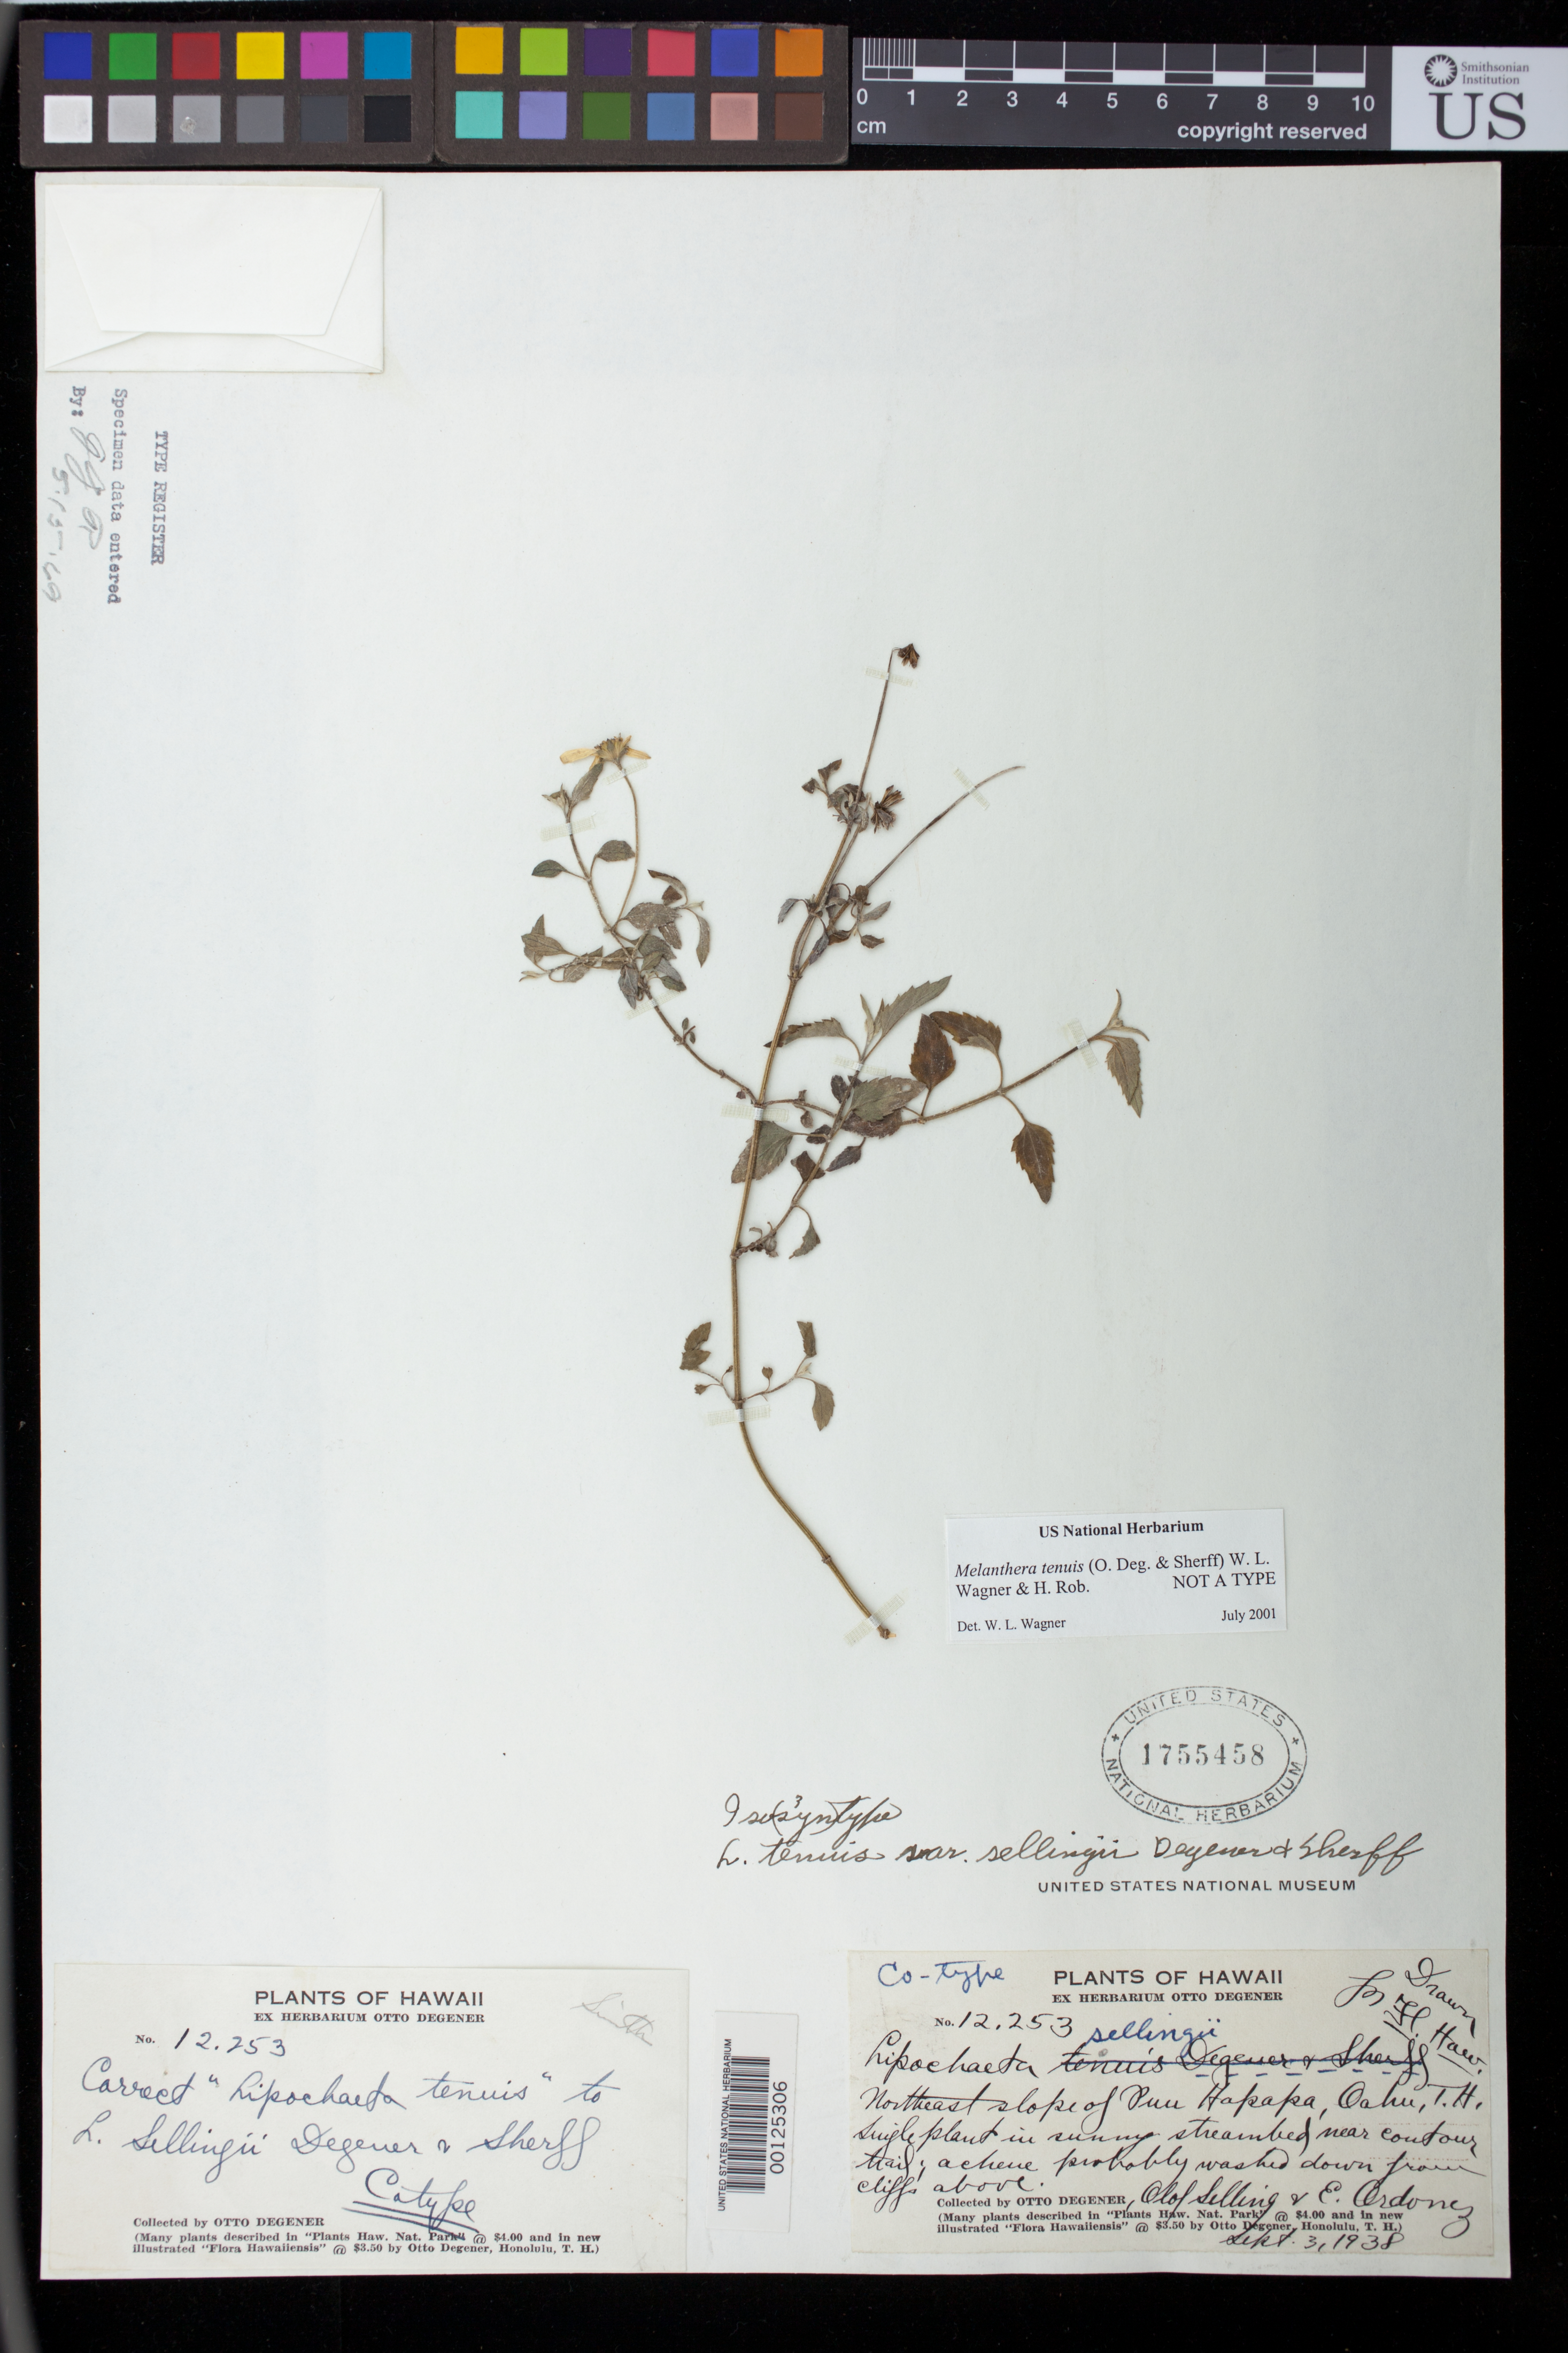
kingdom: Plantae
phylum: Tracheophyta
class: Magnoliopsida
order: Asterales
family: Asteraceae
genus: Wollastonia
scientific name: Wollastonia tenuis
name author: (O. Deg. & Sherff) Orchard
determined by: Wagner, W. L., (BOT), Smithsonian Institution - National Museum of Natural History (UNITED STATES)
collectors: O. Degener, O. Selling & E. Ordonez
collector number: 12253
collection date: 1938-09-03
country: United States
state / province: Hawaii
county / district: Honolulu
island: Oahu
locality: Northeast slope of Pu'u Hapapa, Oahu, T.H.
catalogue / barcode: US 1755458